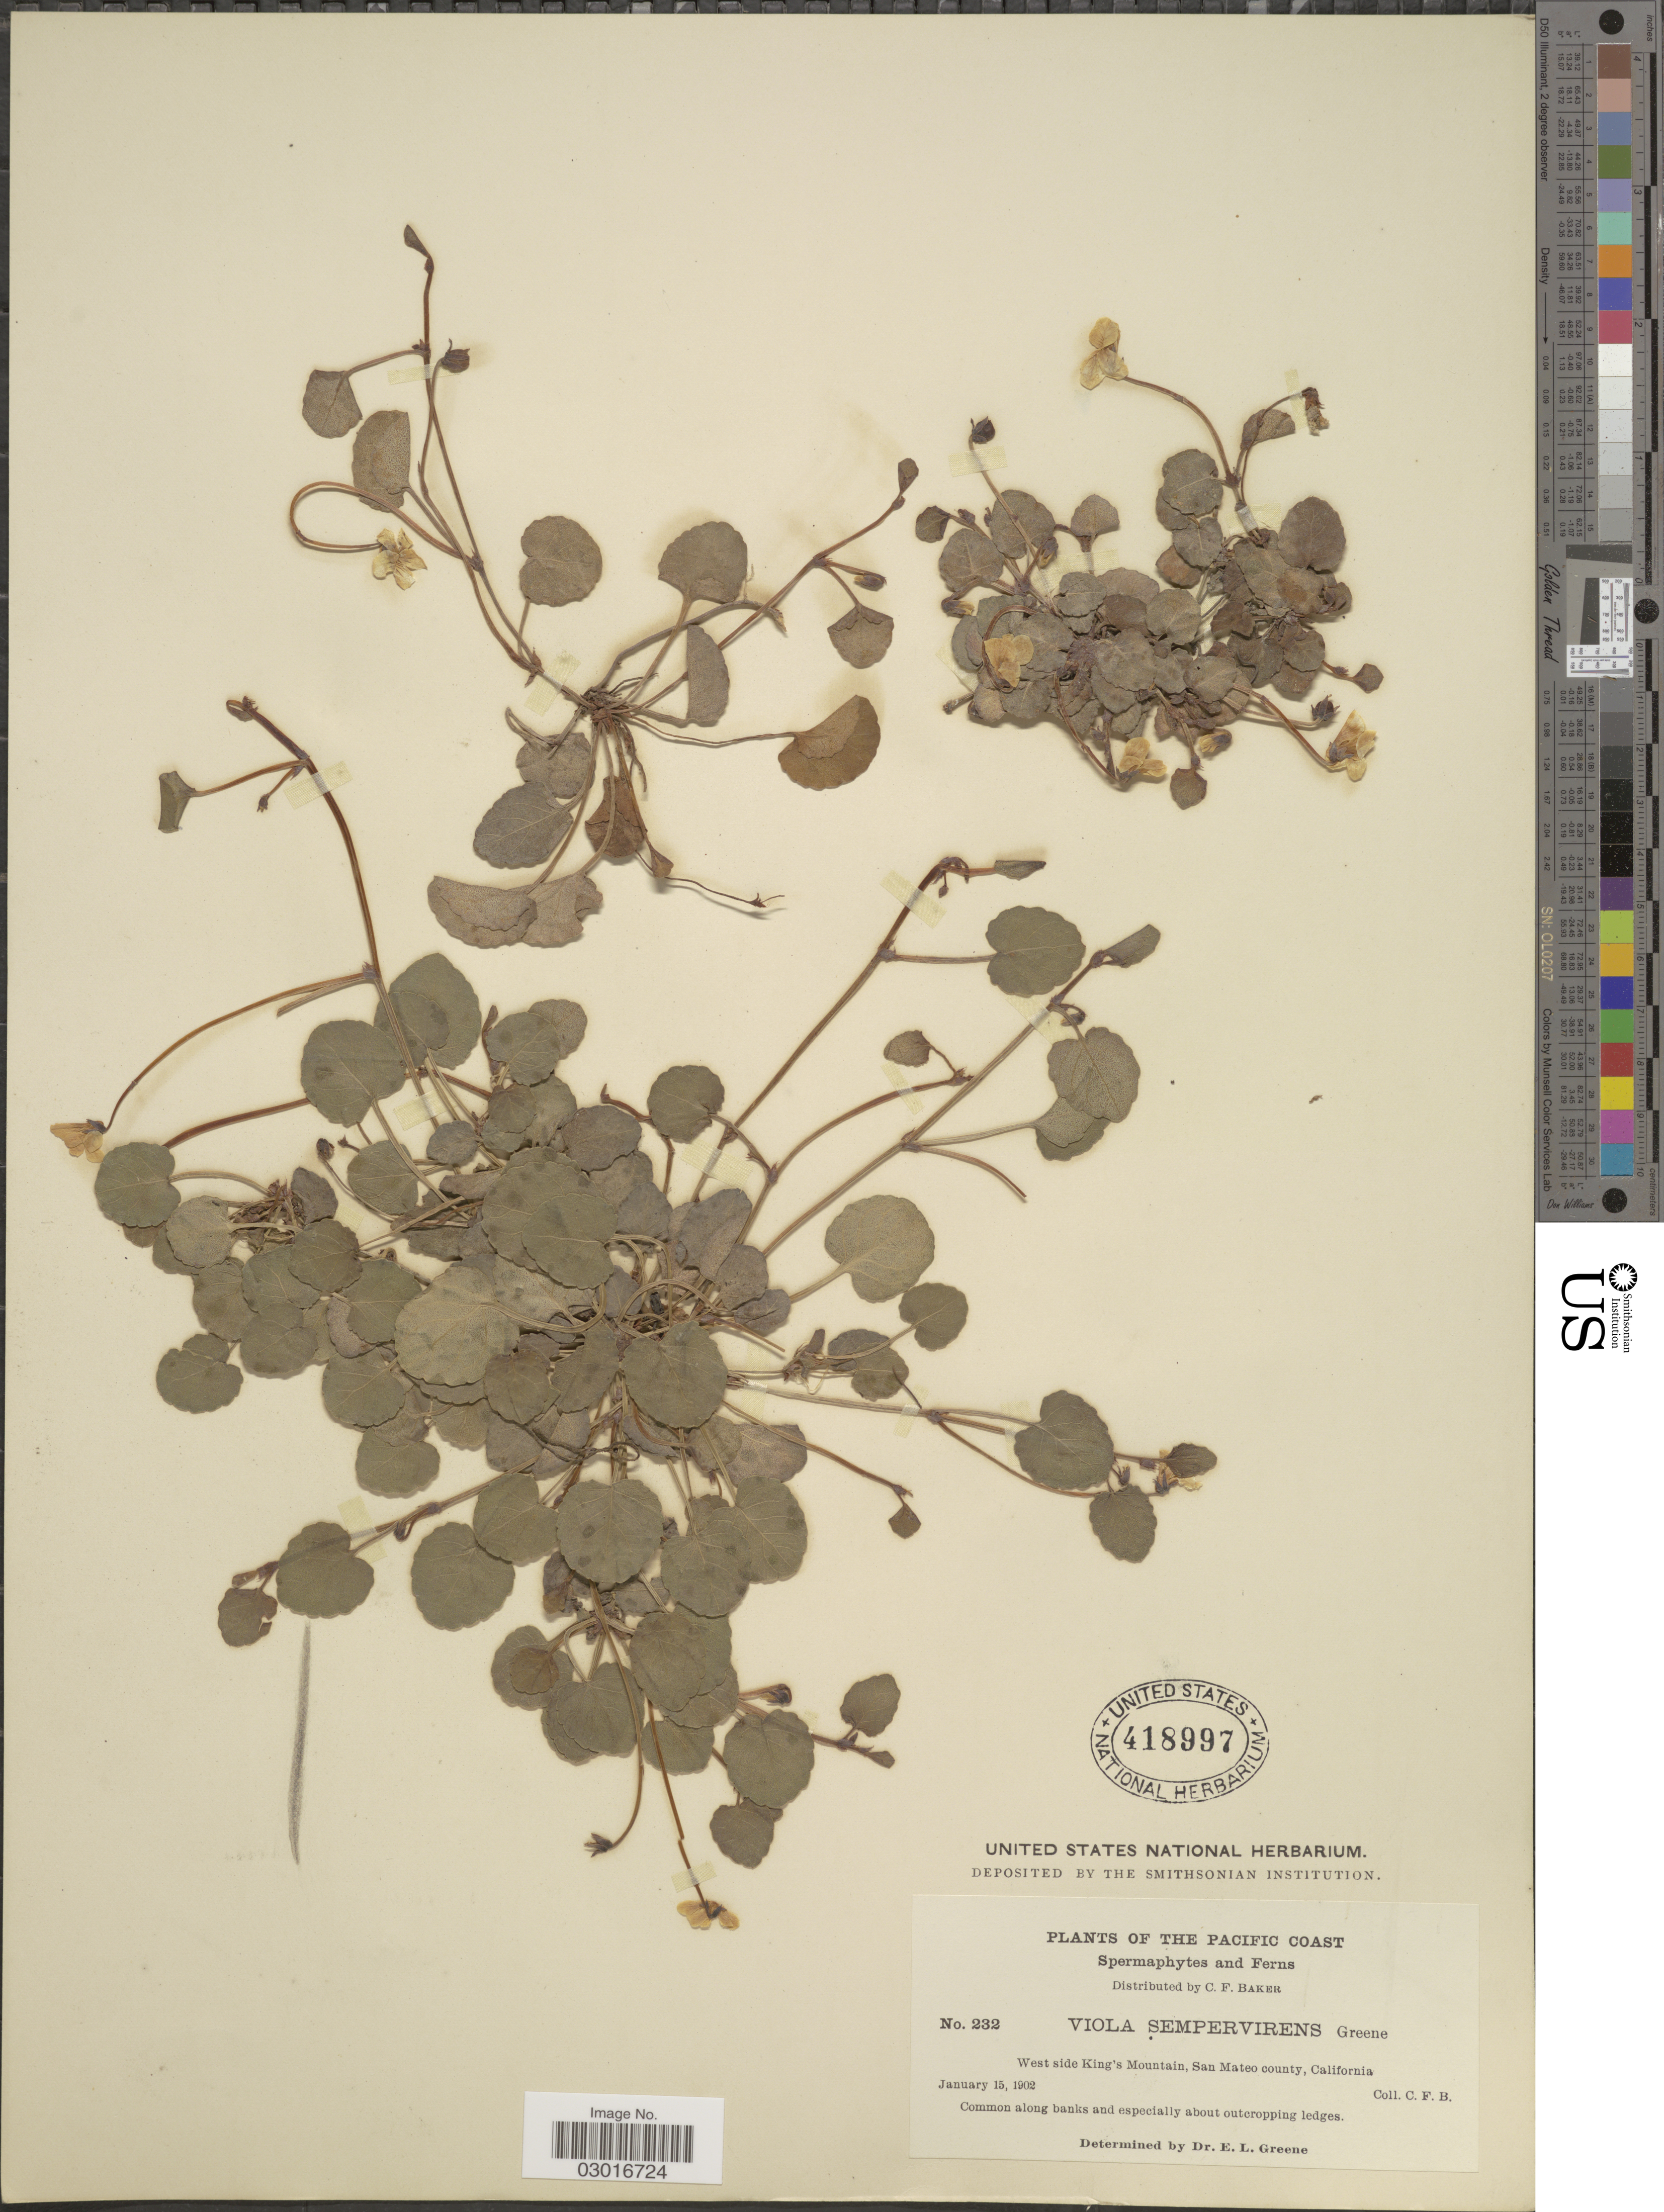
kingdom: Plantae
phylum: Tracheophyta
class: Magnoliopsida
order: Malpighiales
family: Violaceae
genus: Viola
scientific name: Viola sempervirens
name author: Greene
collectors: C. F. Baker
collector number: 232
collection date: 1902-01-15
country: United States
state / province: California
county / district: San Mateo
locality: Pacific Coast. West side King's Mountain, San Mateo county.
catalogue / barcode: US 418997